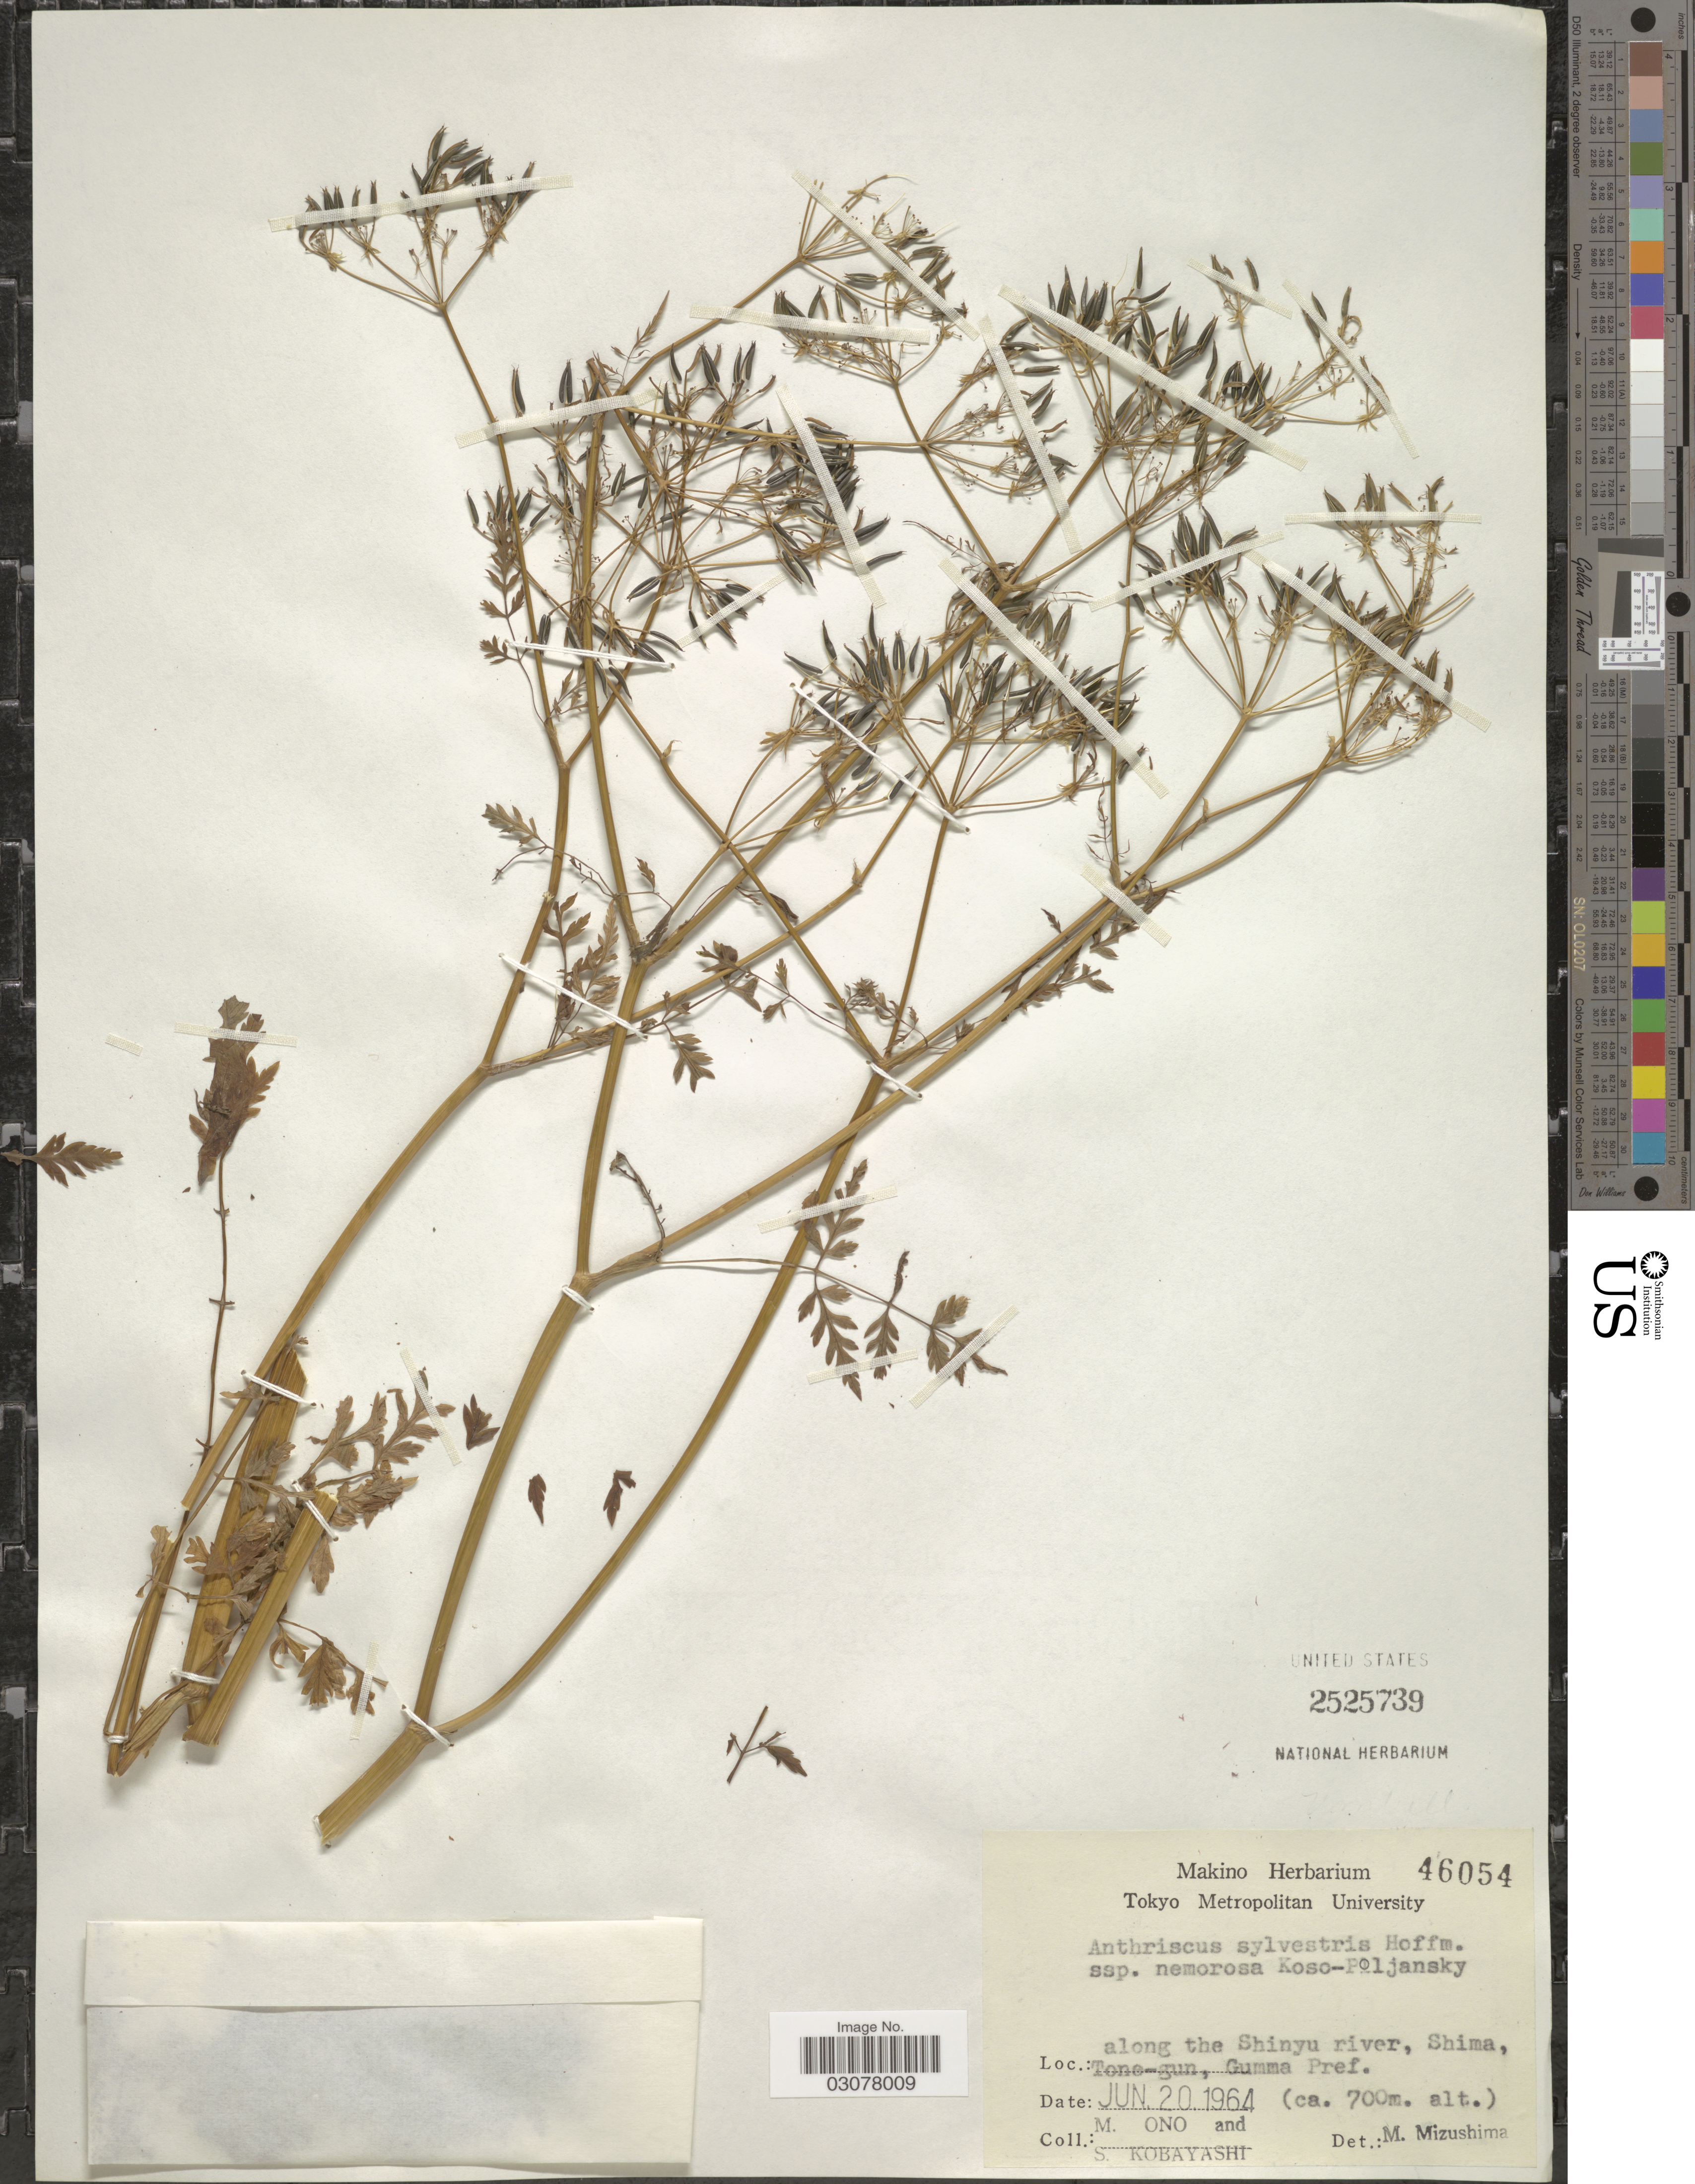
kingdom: Plantae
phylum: Tracheophyta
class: Magnoliopsida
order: Apiales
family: Apiaceae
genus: Anthriscus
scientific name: Anthriscus sylvestris subsp. nemorosa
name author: (L.) Hoffm.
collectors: M. Ono & S. Kobayashi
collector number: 46054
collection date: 1964-06-20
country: Japan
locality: Along the Shinyu river, Shima, Tone-gun, Gumma Pref.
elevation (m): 700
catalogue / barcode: US 2525739